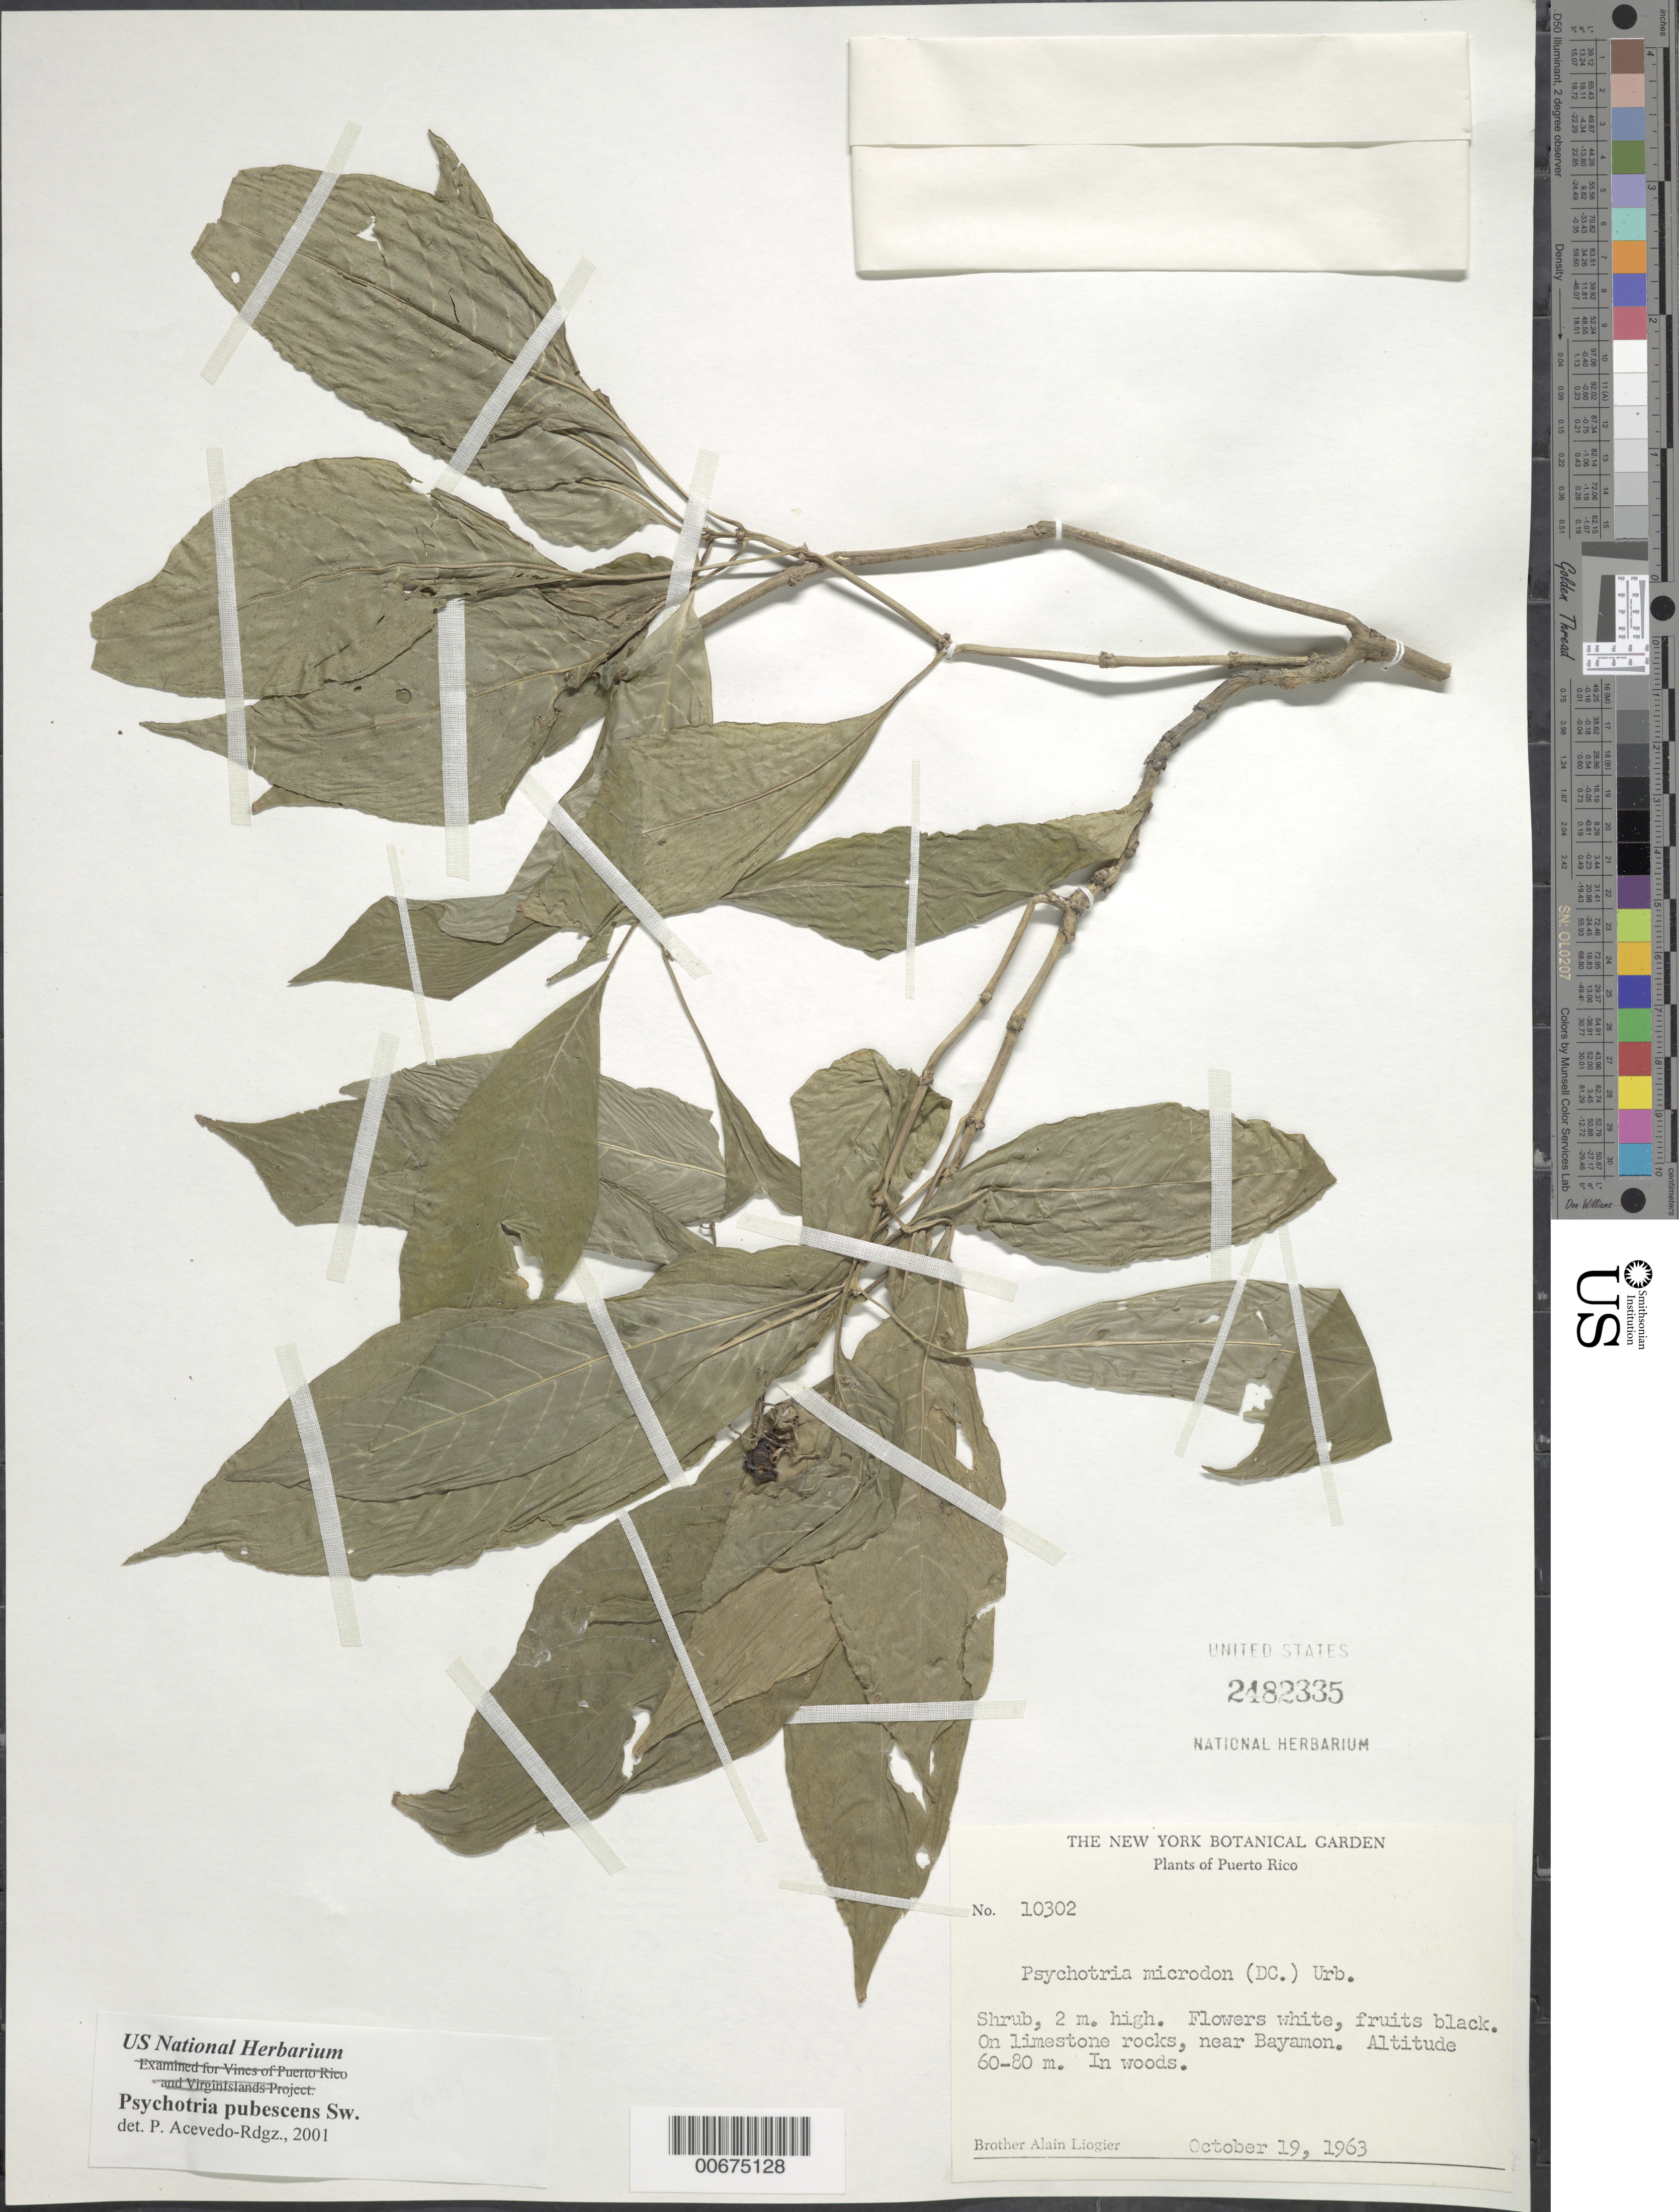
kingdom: Plantae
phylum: Tracheophyta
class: Magnoliopsida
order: Gentianales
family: Rubiaceae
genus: Psychotria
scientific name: Psychotria pubescens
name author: Sw.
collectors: A. H. Liogier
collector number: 10302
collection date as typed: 19 Oct 1963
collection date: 1963-10-19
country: Puerto Rico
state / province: Bayamón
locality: near Bayamon. In woods.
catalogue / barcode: US 2482335